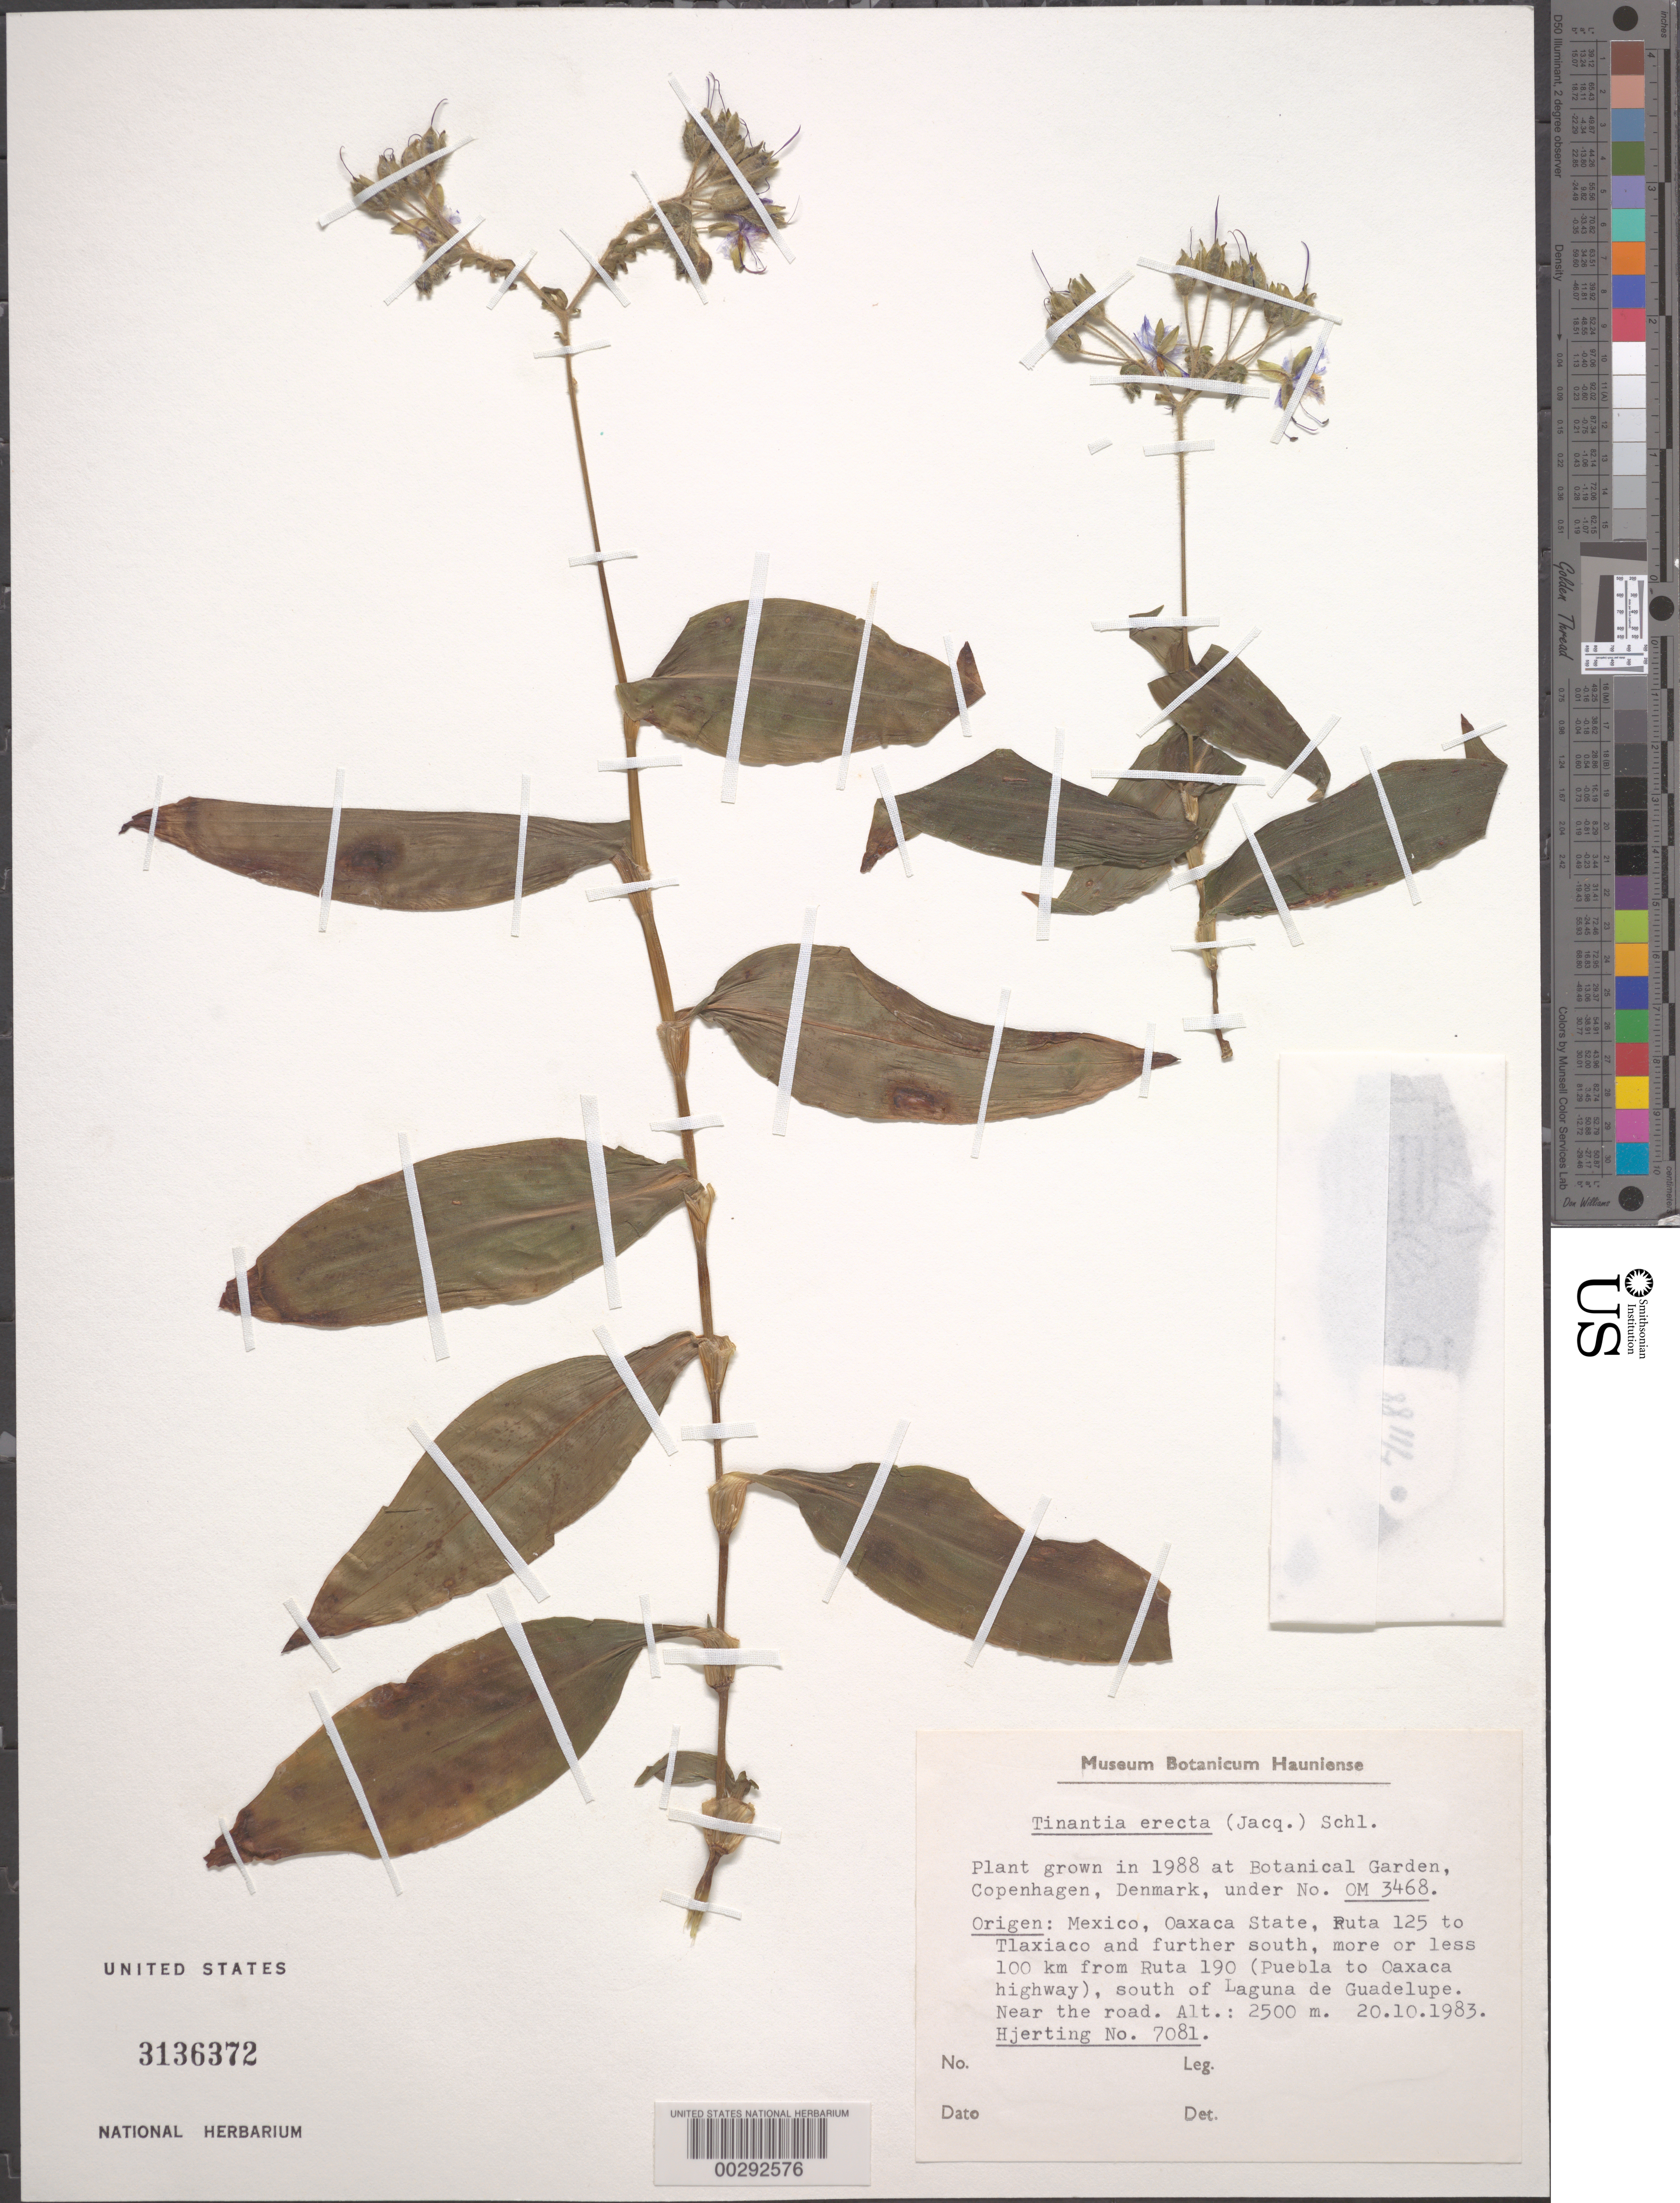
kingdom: Plantae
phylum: Tracheophyta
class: Liliopsida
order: Commelinales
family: Commelinaceae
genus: Tinantia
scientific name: Tinantia erecta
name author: (Jacq.) Fenzl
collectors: J. P. Hjerting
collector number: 7081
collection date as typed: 20 Oct 1983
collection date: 1983-10-20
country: Mexico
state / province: Oaxaca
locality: Rout 125 to tlaxiaco south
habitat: Near road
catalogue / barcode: US 3136372